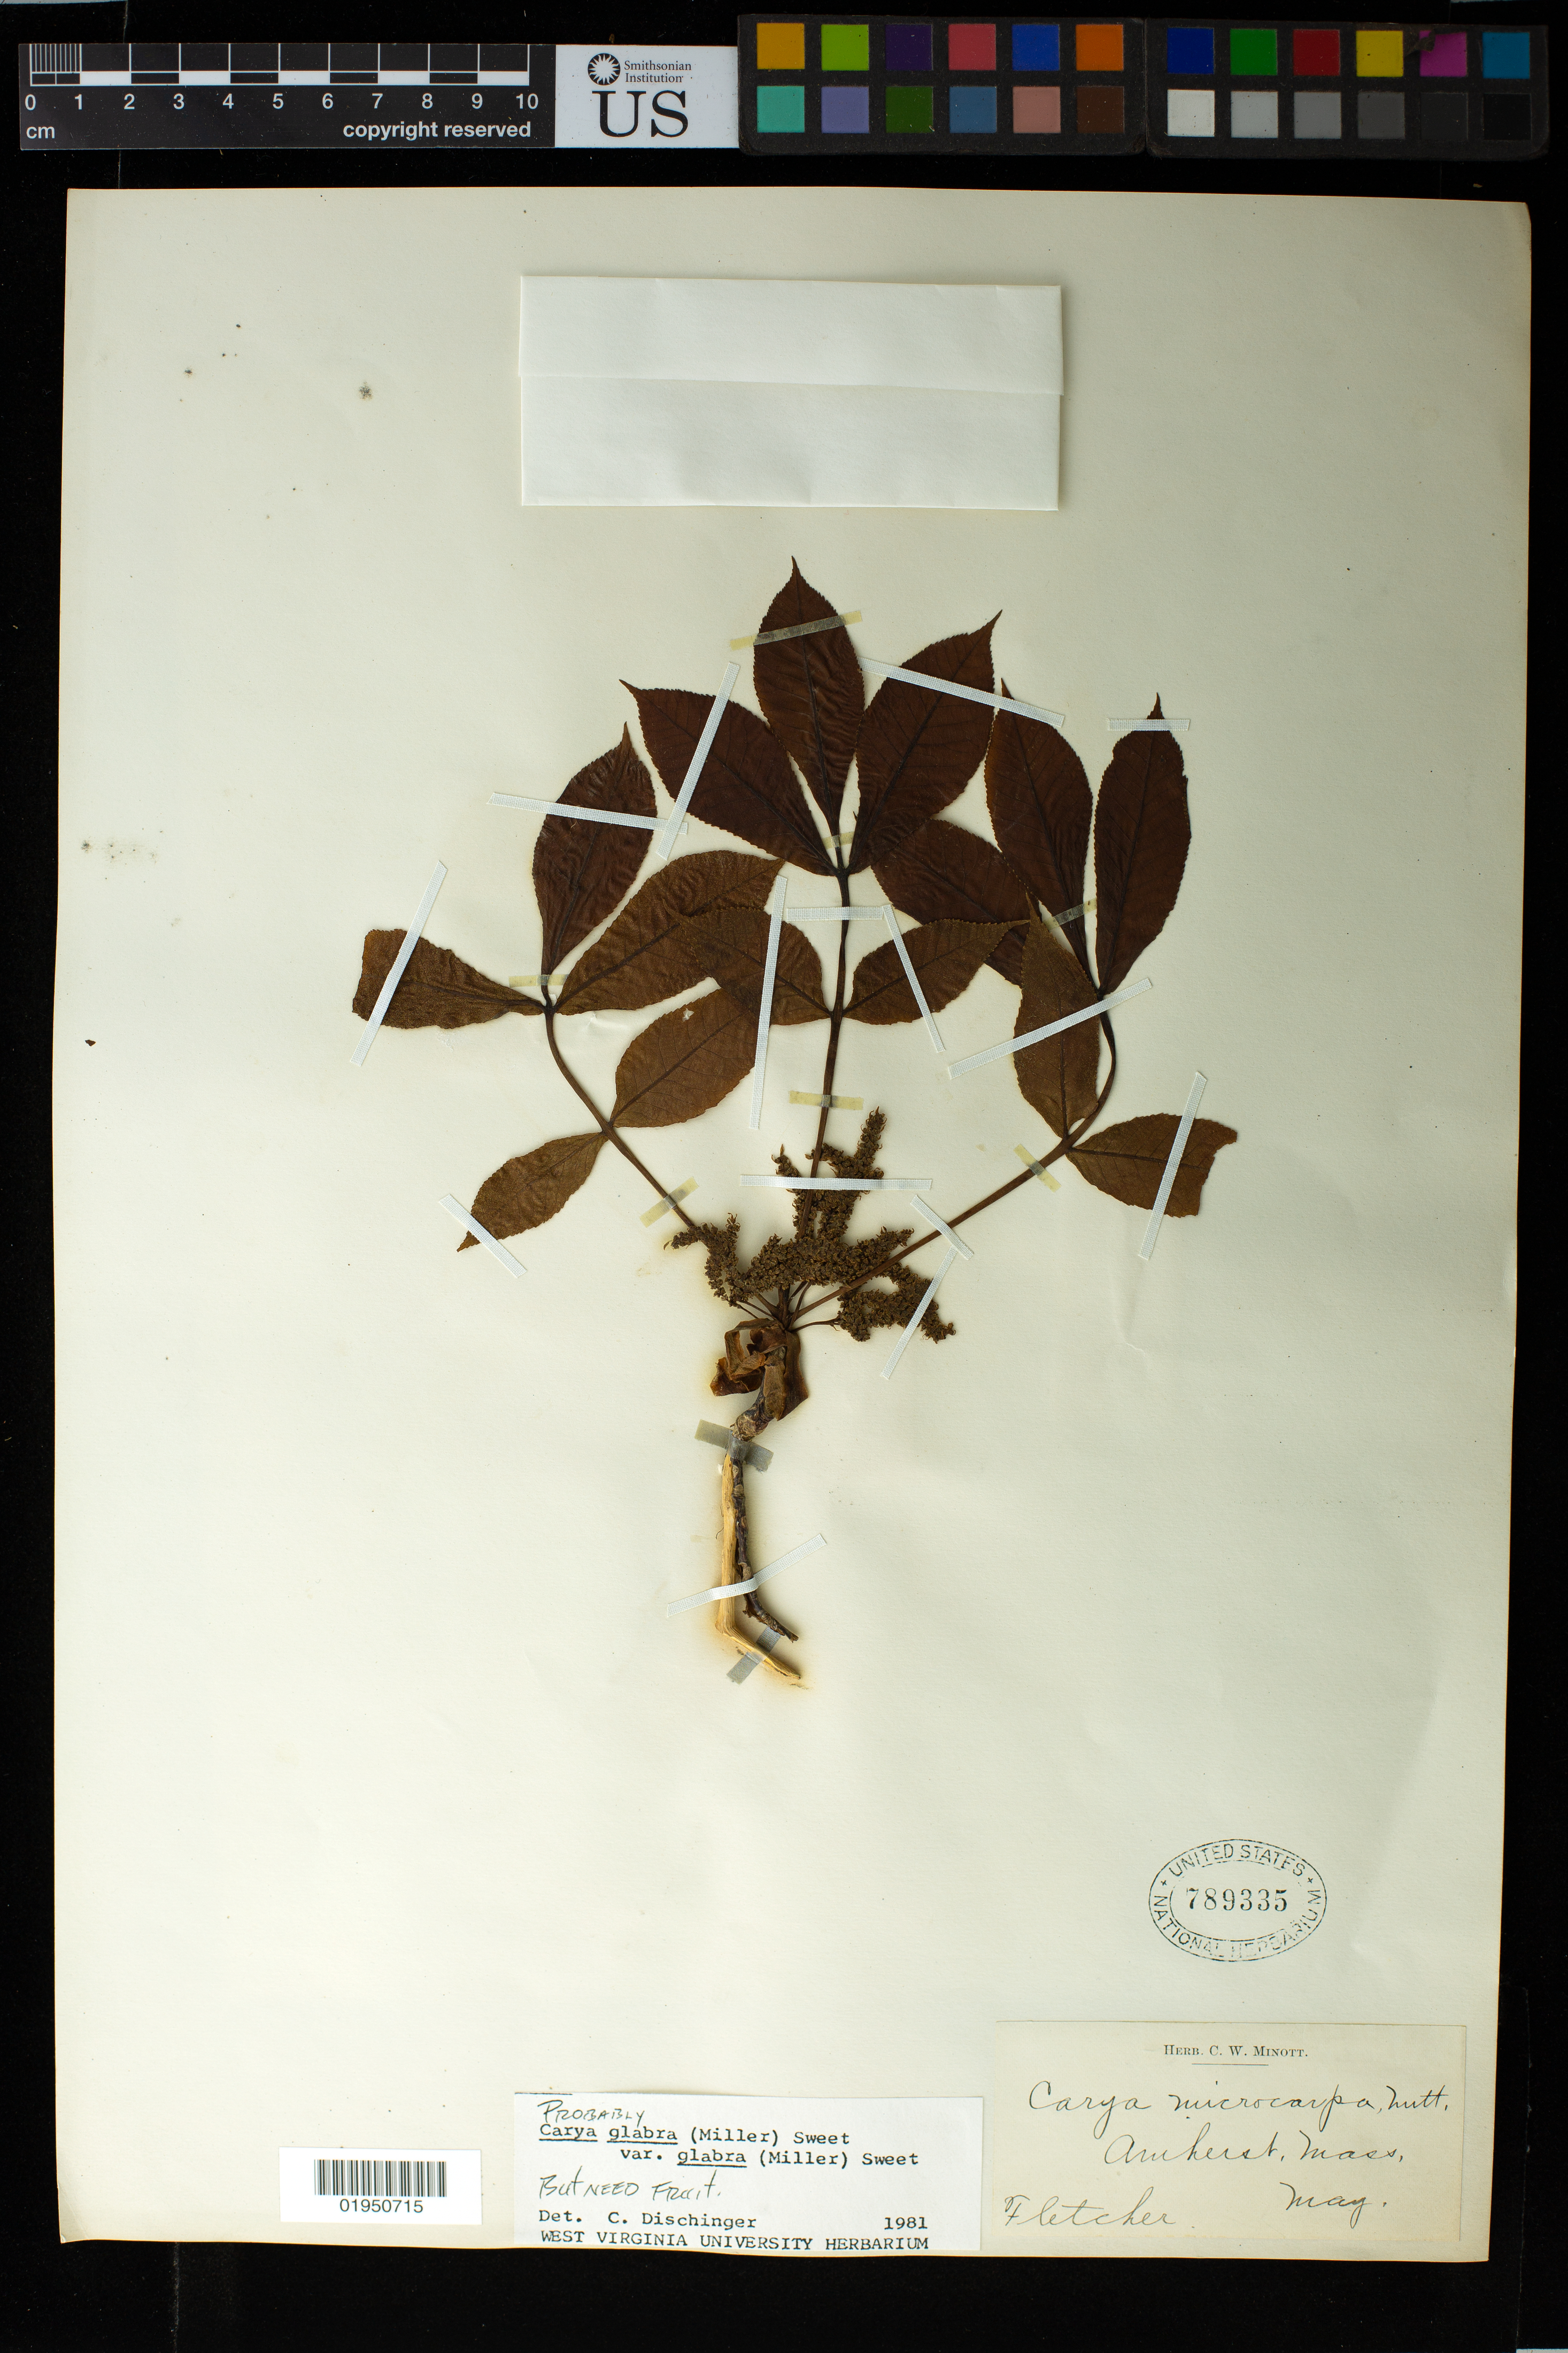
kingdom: Plantae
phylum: Tracheophyta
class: Magnoliopsida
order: Fagales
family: Juglandaceae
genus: Carya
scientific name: Carya glabra var. glabra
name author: (Mill.) Sweet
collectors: -. Fletcher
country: United States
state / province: Massachusetts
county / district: Hampshire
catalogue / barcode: US 789335